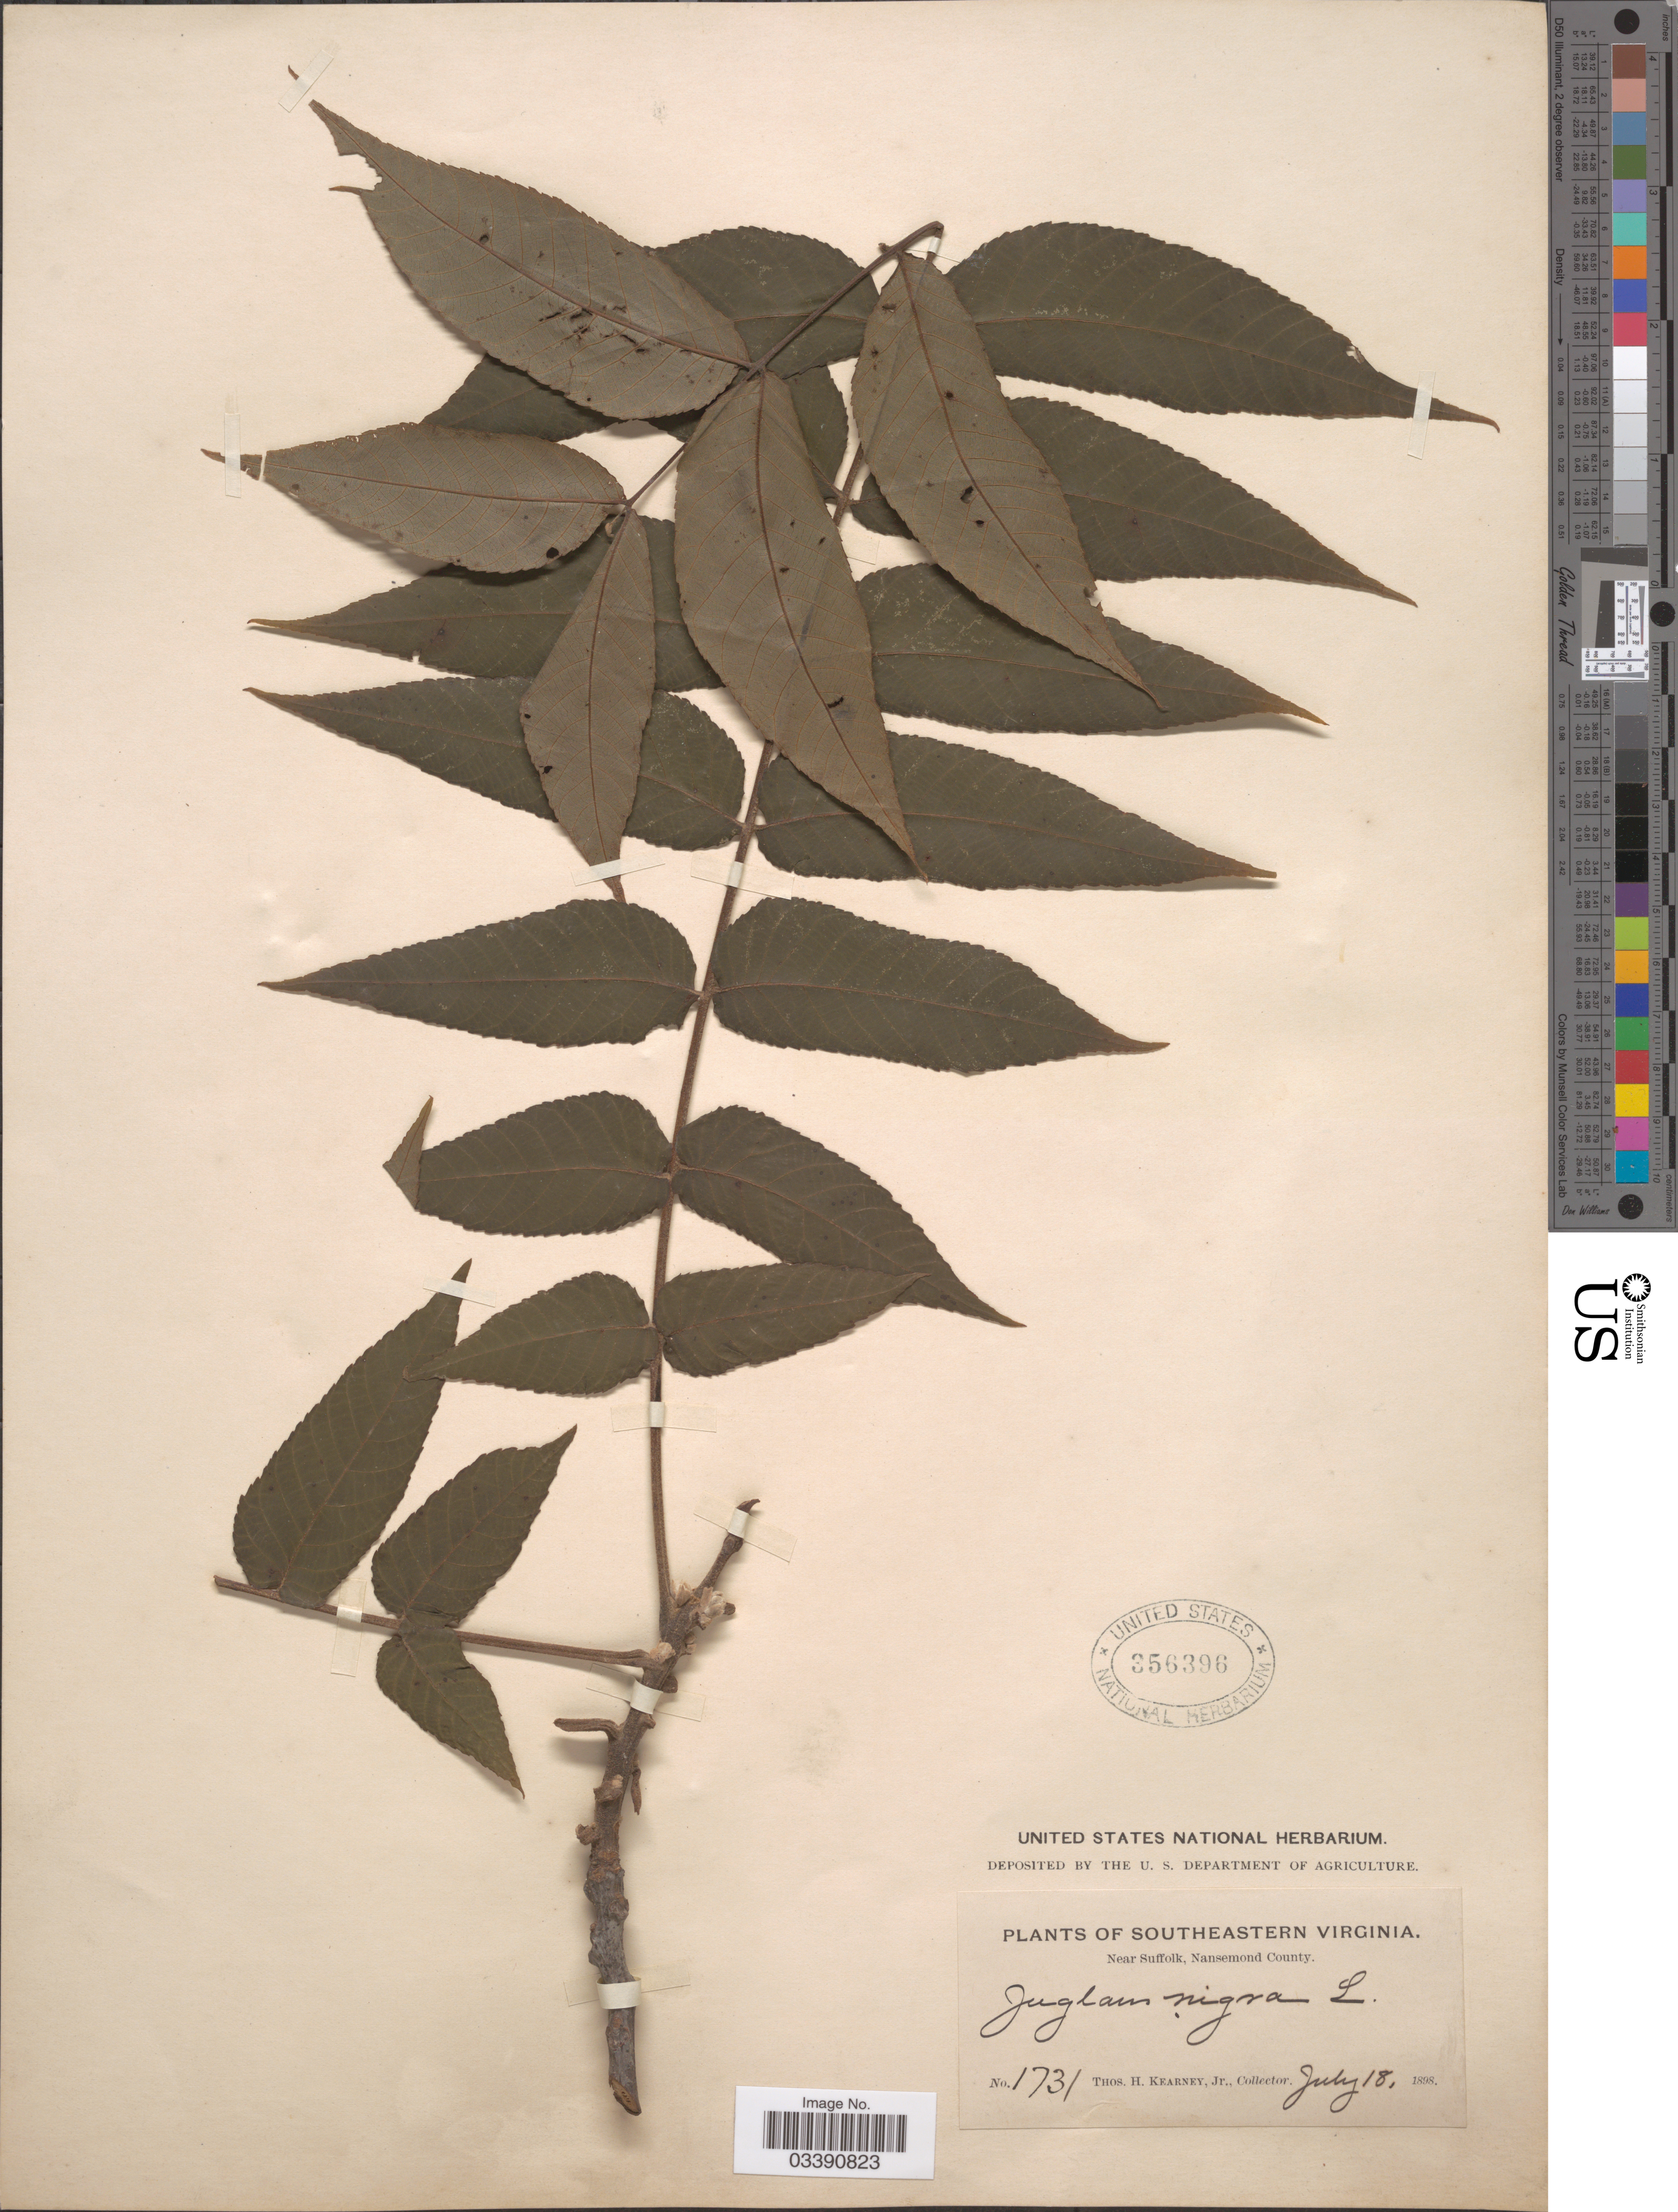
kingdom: Plantae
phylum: Tracheophyta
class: Magnoliopsida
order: Fagales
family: Juglandaceae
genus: Juglans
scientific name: Juglans nigra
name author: L.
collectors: T. H. Kearney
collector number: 1731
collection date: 1898-07-18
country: United States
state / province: Virginia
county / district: City of Suffolk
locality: Southeastern Virginia. Near Suffolk, Nansemond County.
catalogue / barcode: US 356396